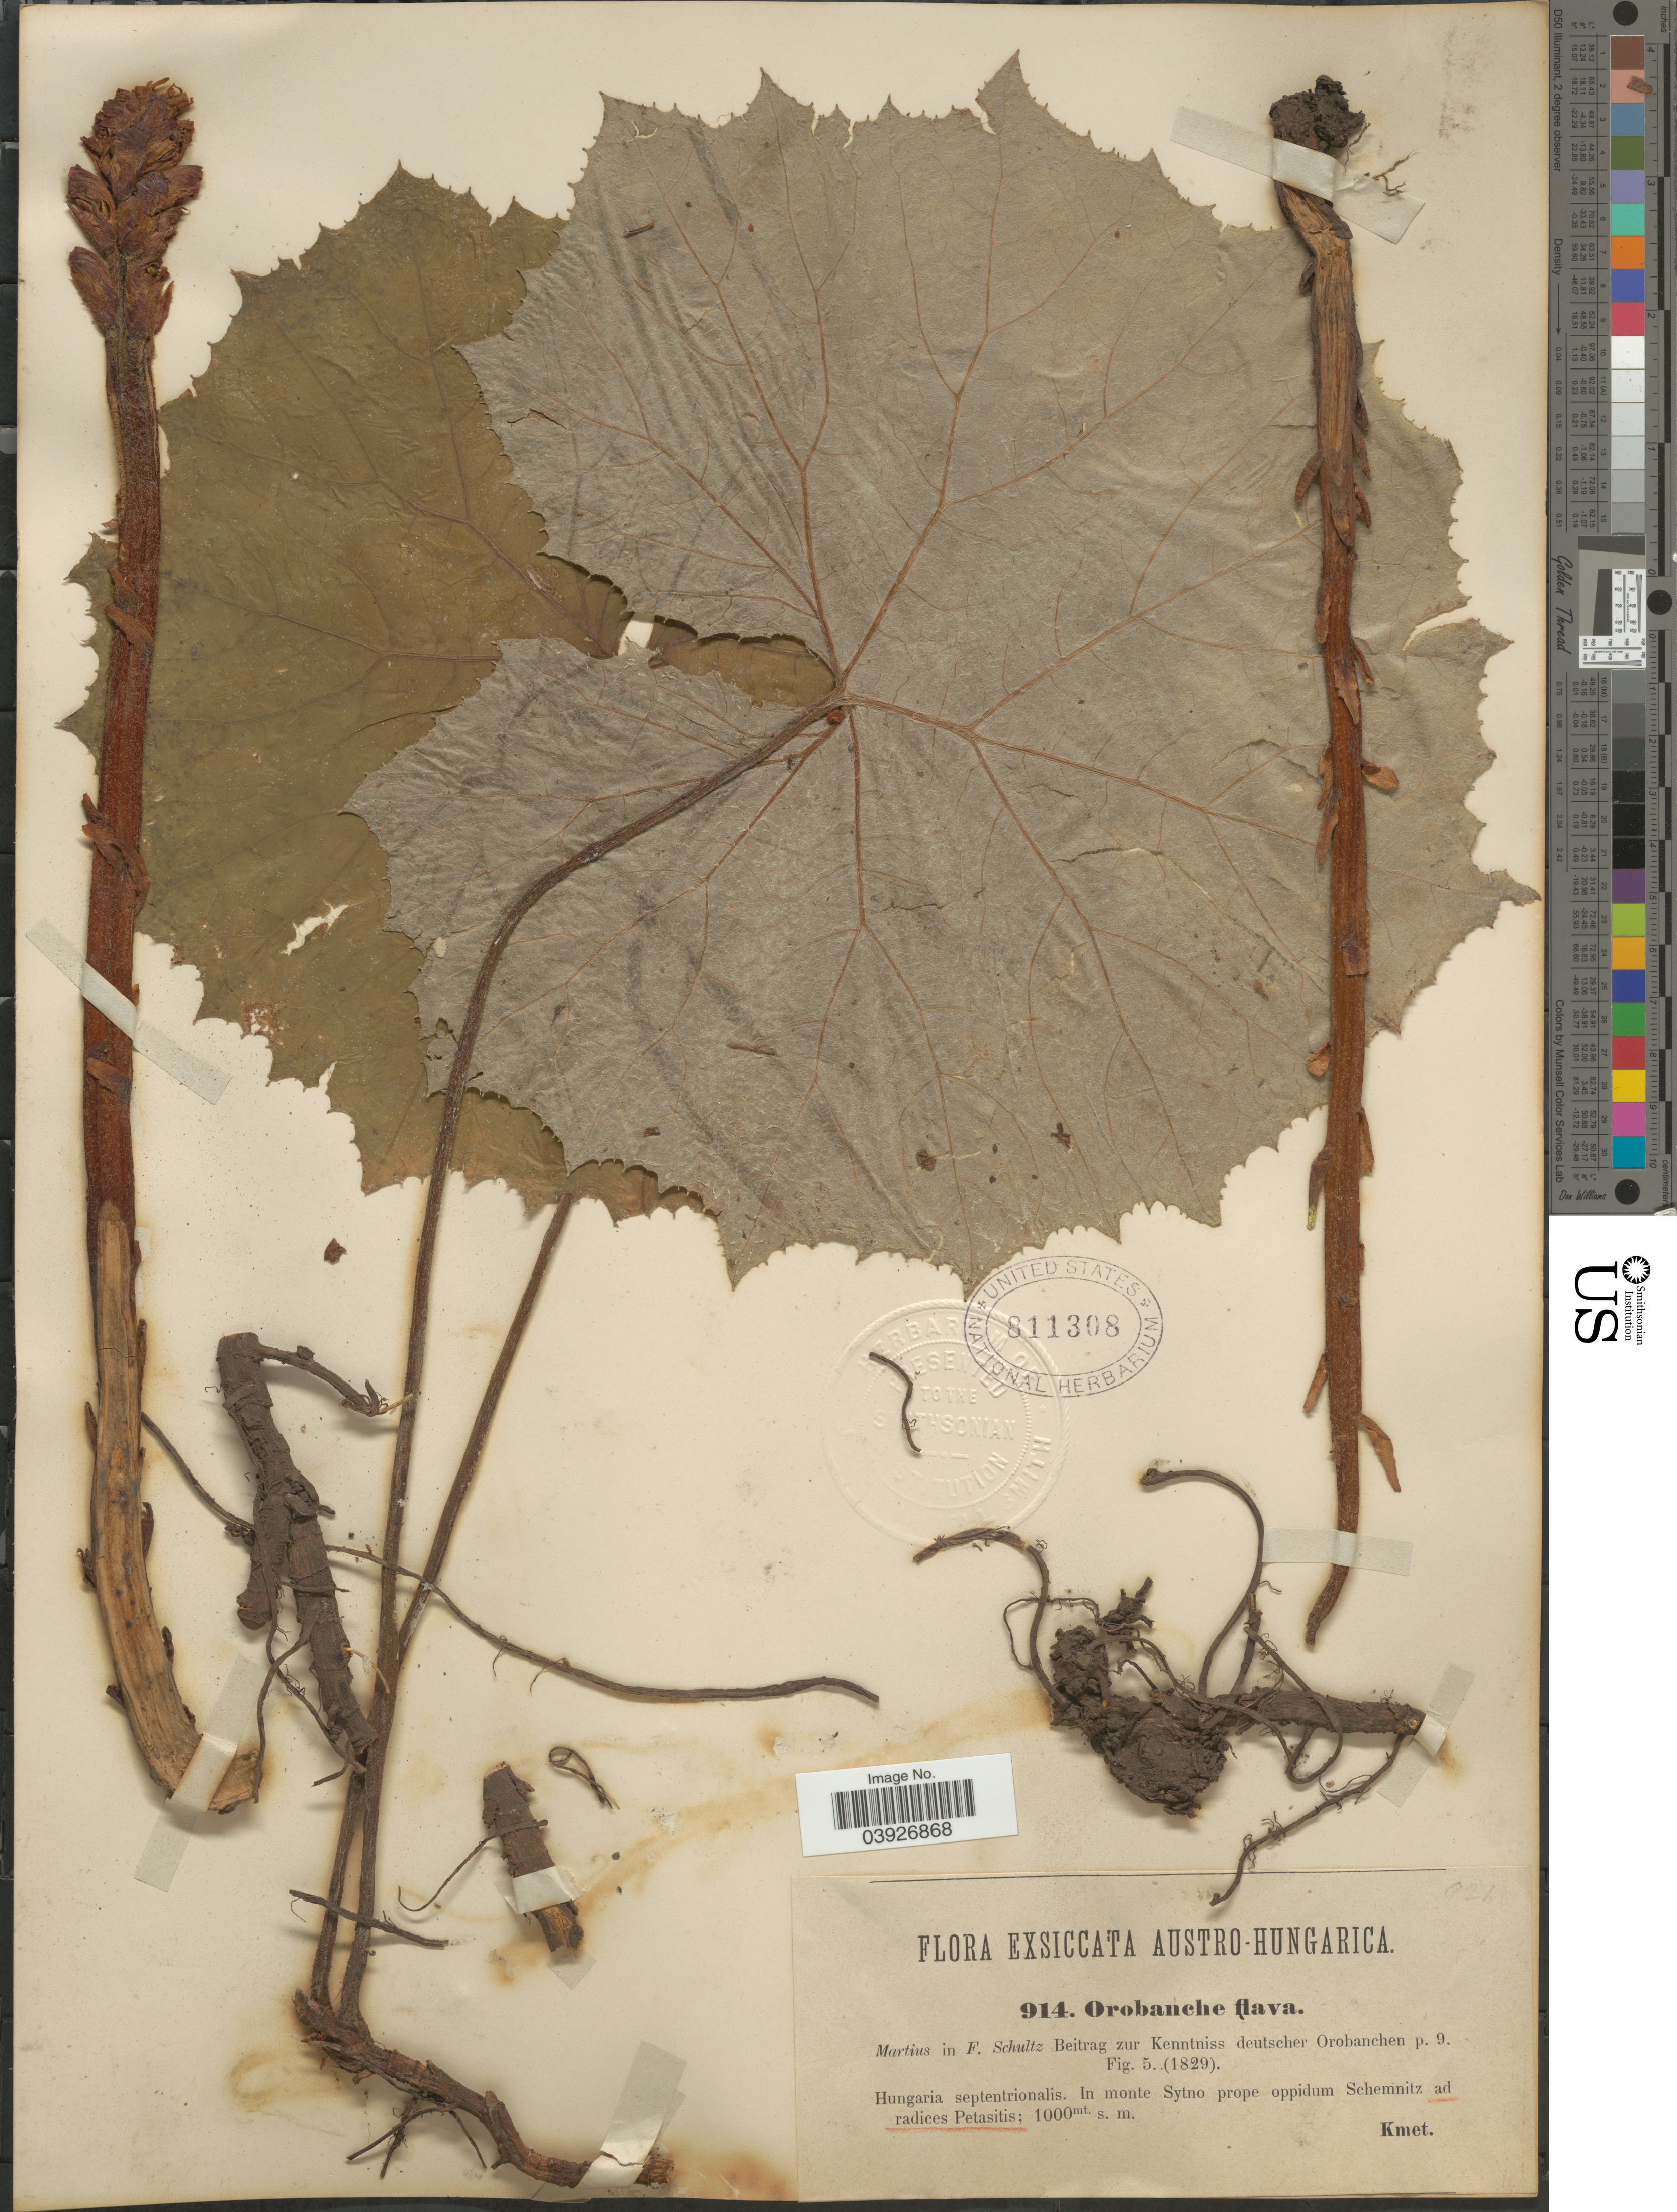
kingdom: Plantae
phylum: Tracheophyta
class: Magnoliopsida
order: Lamiales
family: Orobanchaceae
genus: Orobanche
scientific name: Orobanche flava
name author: Mart. ex F.W. Schultz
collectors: F. Schultz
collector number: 914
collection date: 1829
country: Hungary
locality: Austro-Hungarica. Hungaria septentrionalis. In monte Sytno prope oppidum Schemnitz.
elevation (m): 1000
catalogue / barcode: US 6113805